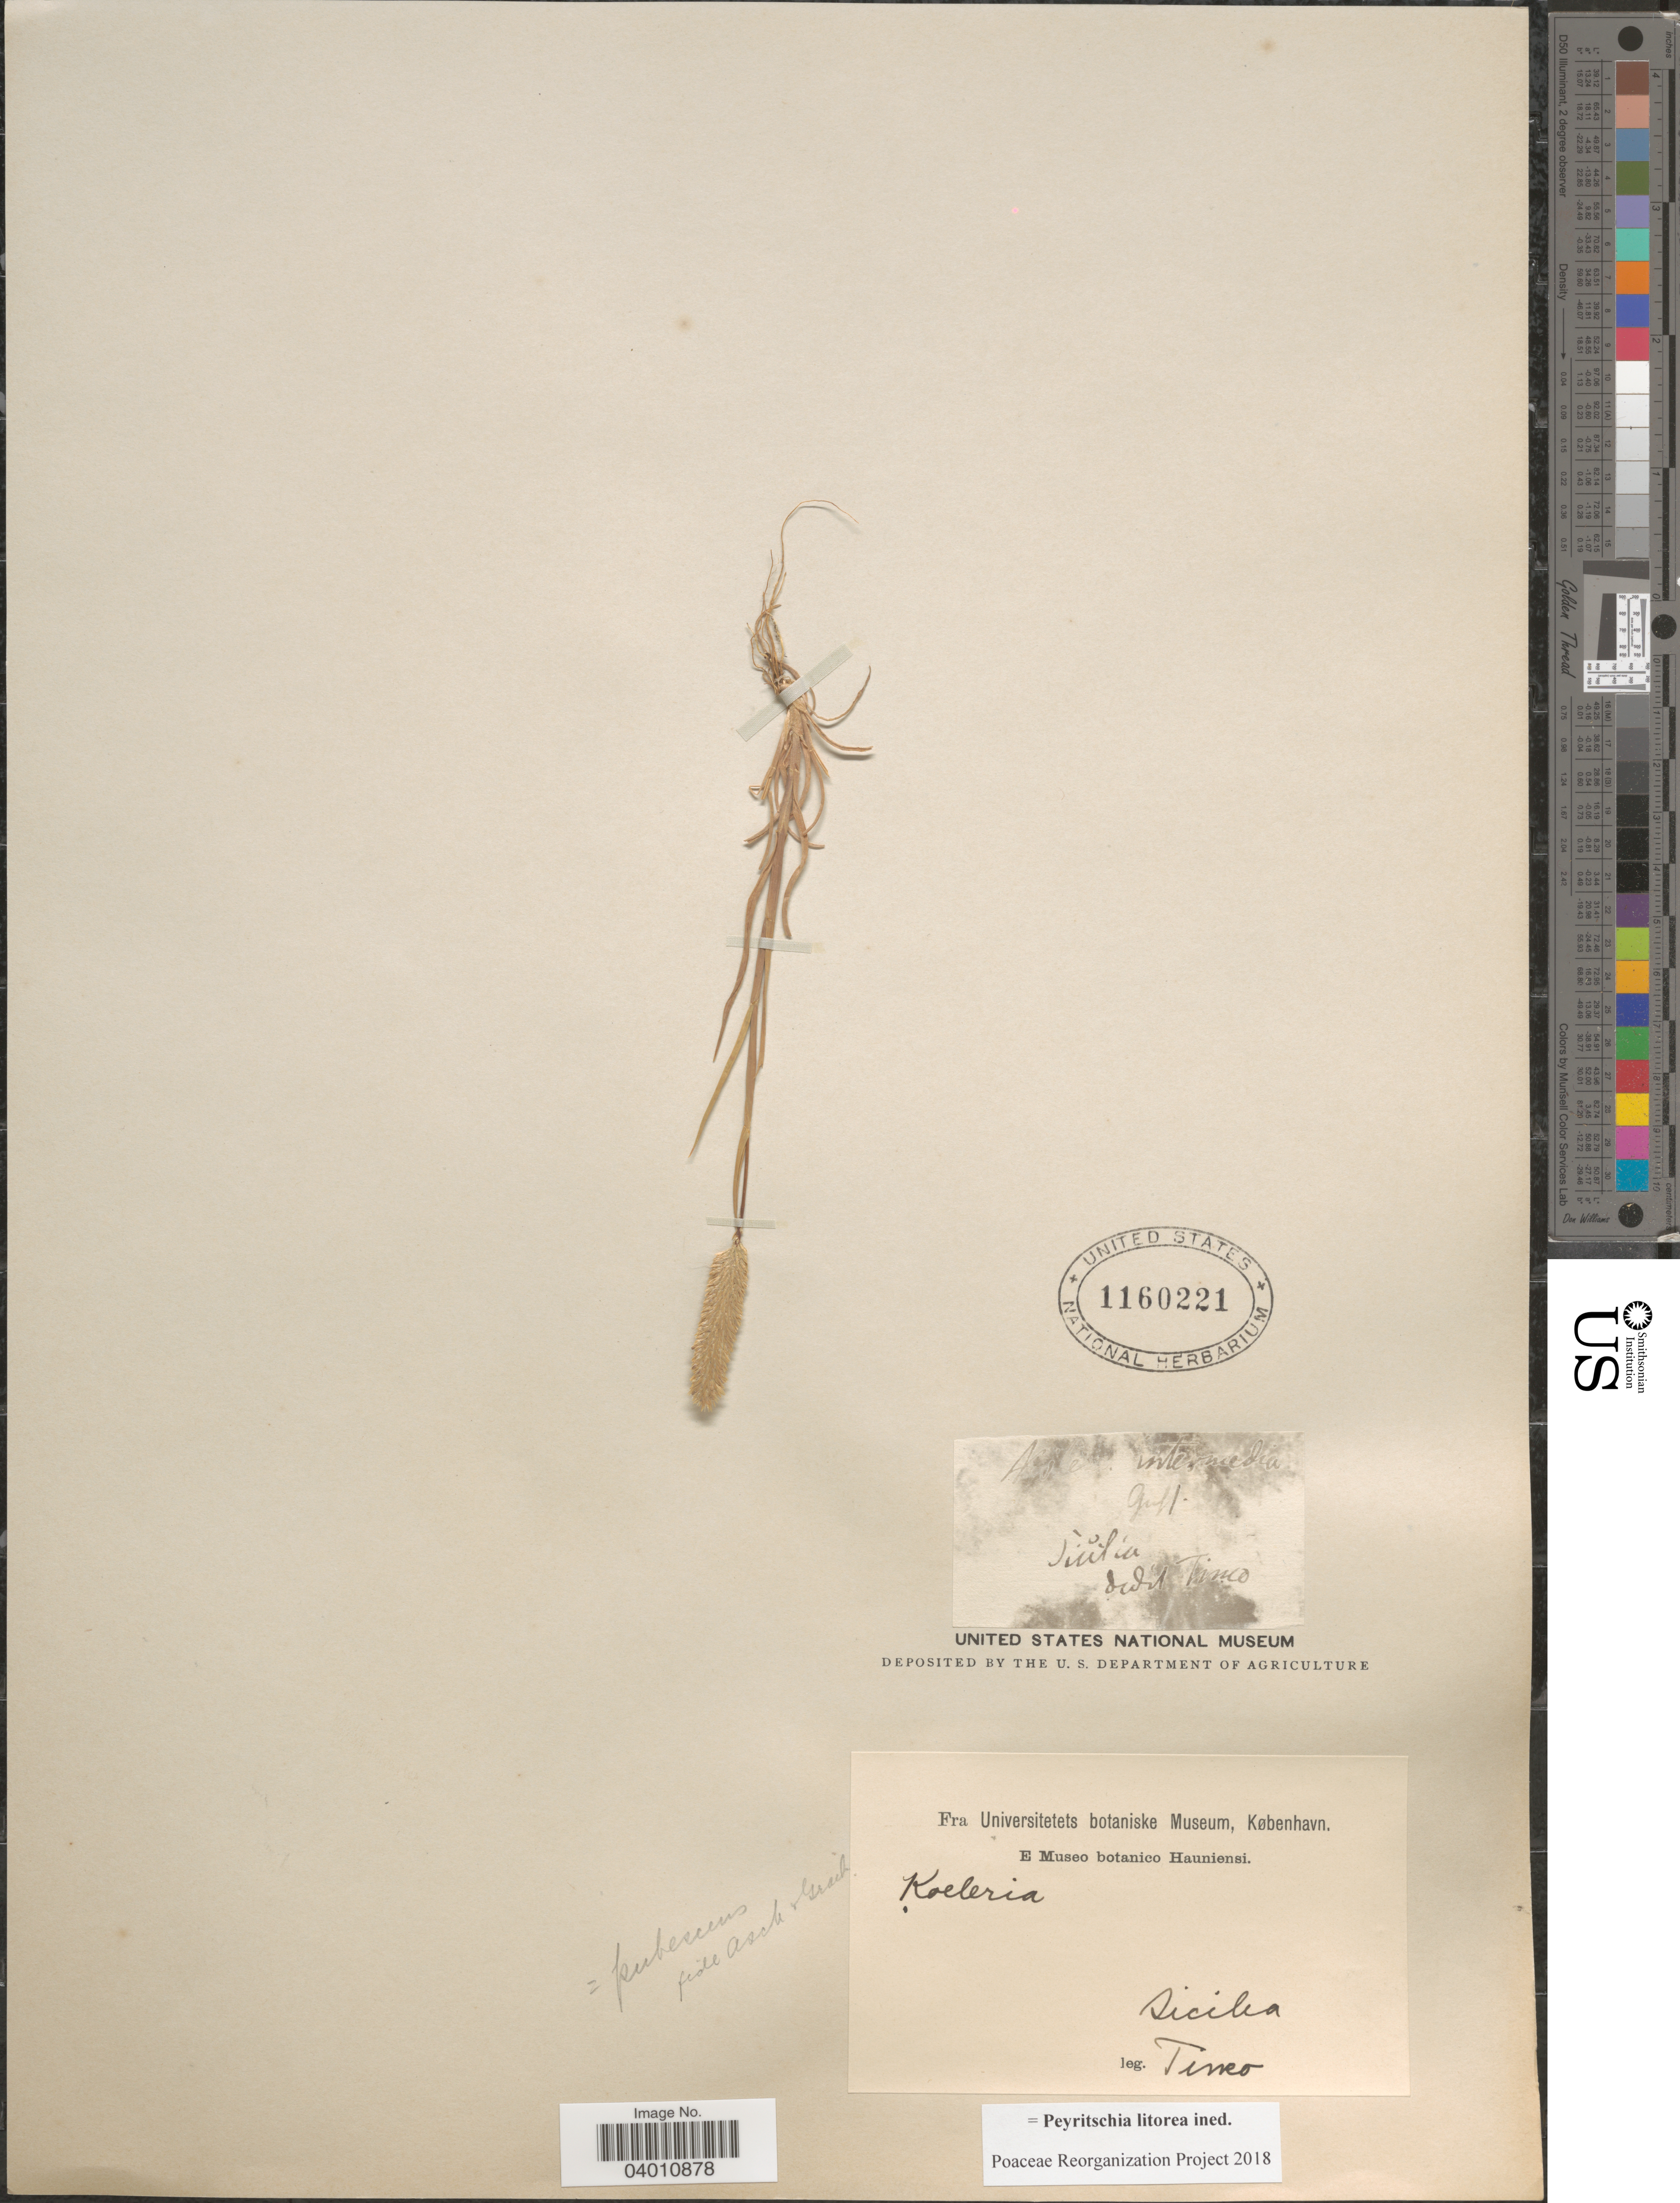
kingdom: Plantae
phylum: Tracheophyta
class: Liliopsida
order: Poales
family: Poaceae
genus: Rostraria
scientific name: Rostraria litorea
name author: (All.) Holub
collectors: Tineo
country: Italy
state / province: Siciliana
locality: Sicilia.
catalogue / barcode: US 1160221